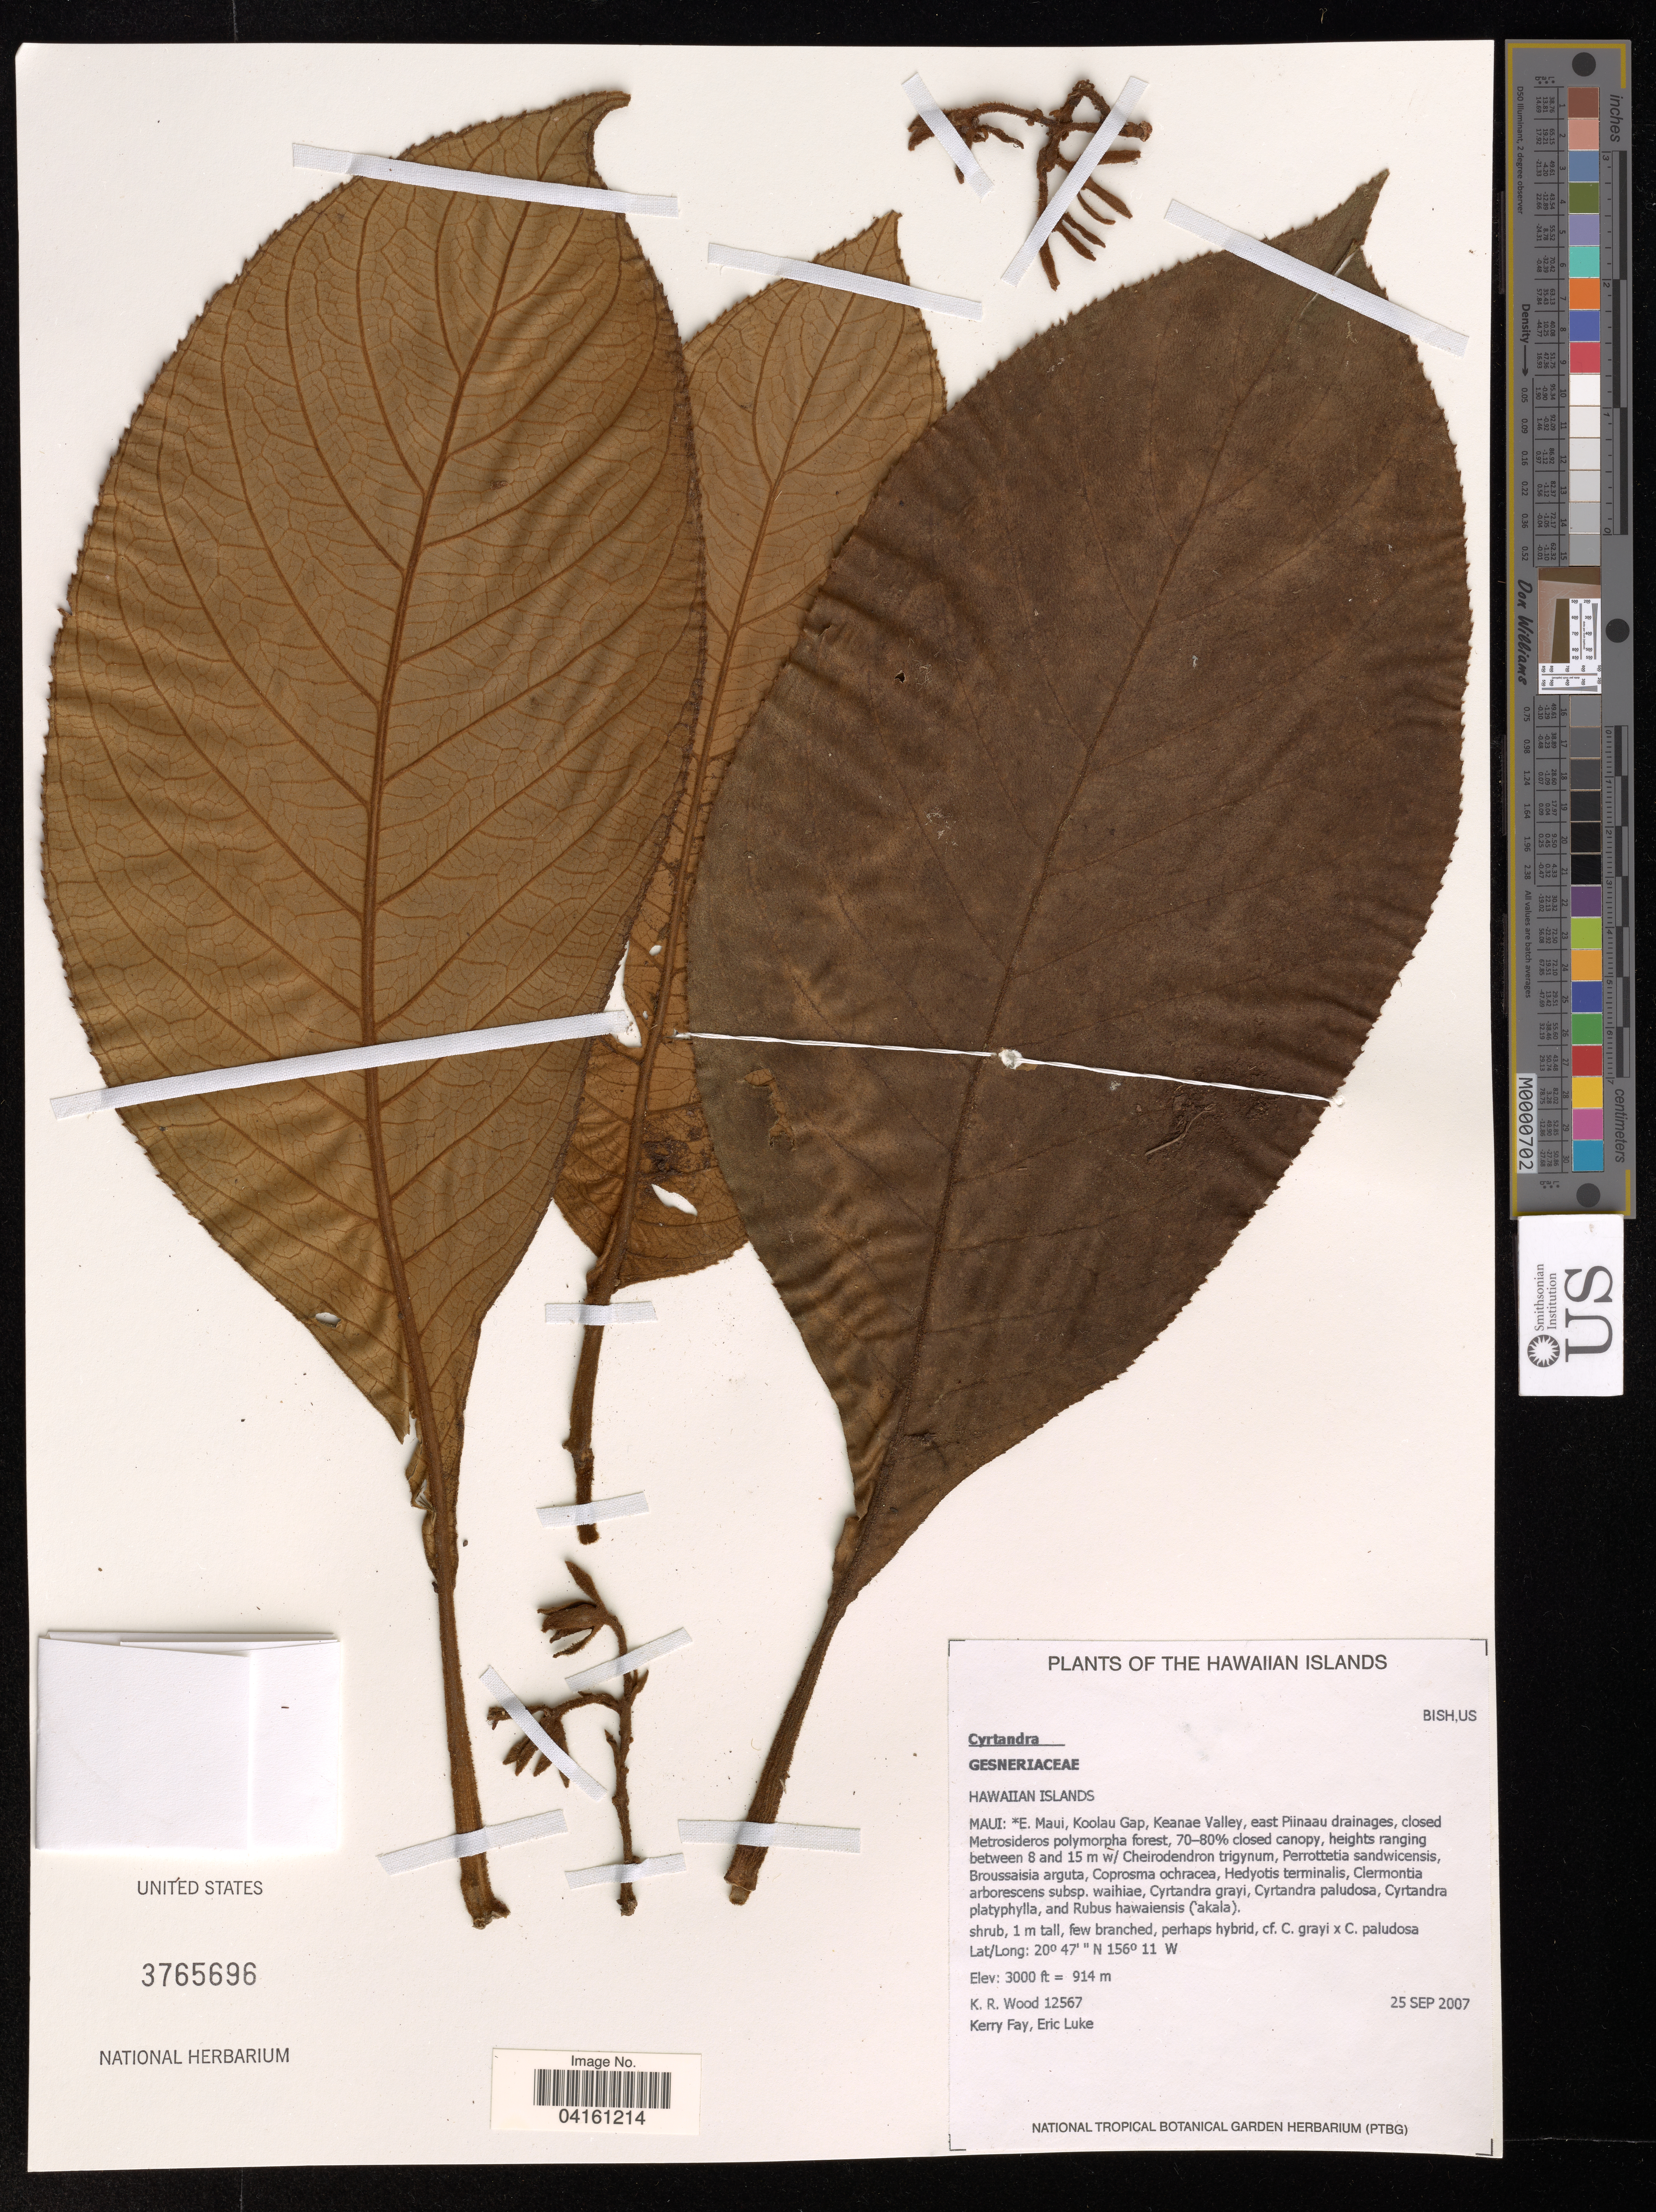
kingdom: Plantae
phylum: Tracheophyta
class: Magnoliopsida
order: Lamiales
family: Gesneriaceae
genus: Cyrtandra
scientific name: Cyrtandra kipahuluensis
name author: H. St. John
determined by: Brokaw, D. J., (WS), Washington State University (UNITED STATES)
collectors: K. R. Wood, K. Fay & E. Luke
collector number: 12567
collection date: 2007-09-25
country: United States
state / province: Hawaii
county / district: Maui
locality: The Hawaiian Islands. Maui: E. Maui, Koolau Gap, Keanae Valley, east Piinaau drainages.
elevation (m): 914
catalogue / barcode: US 3765696